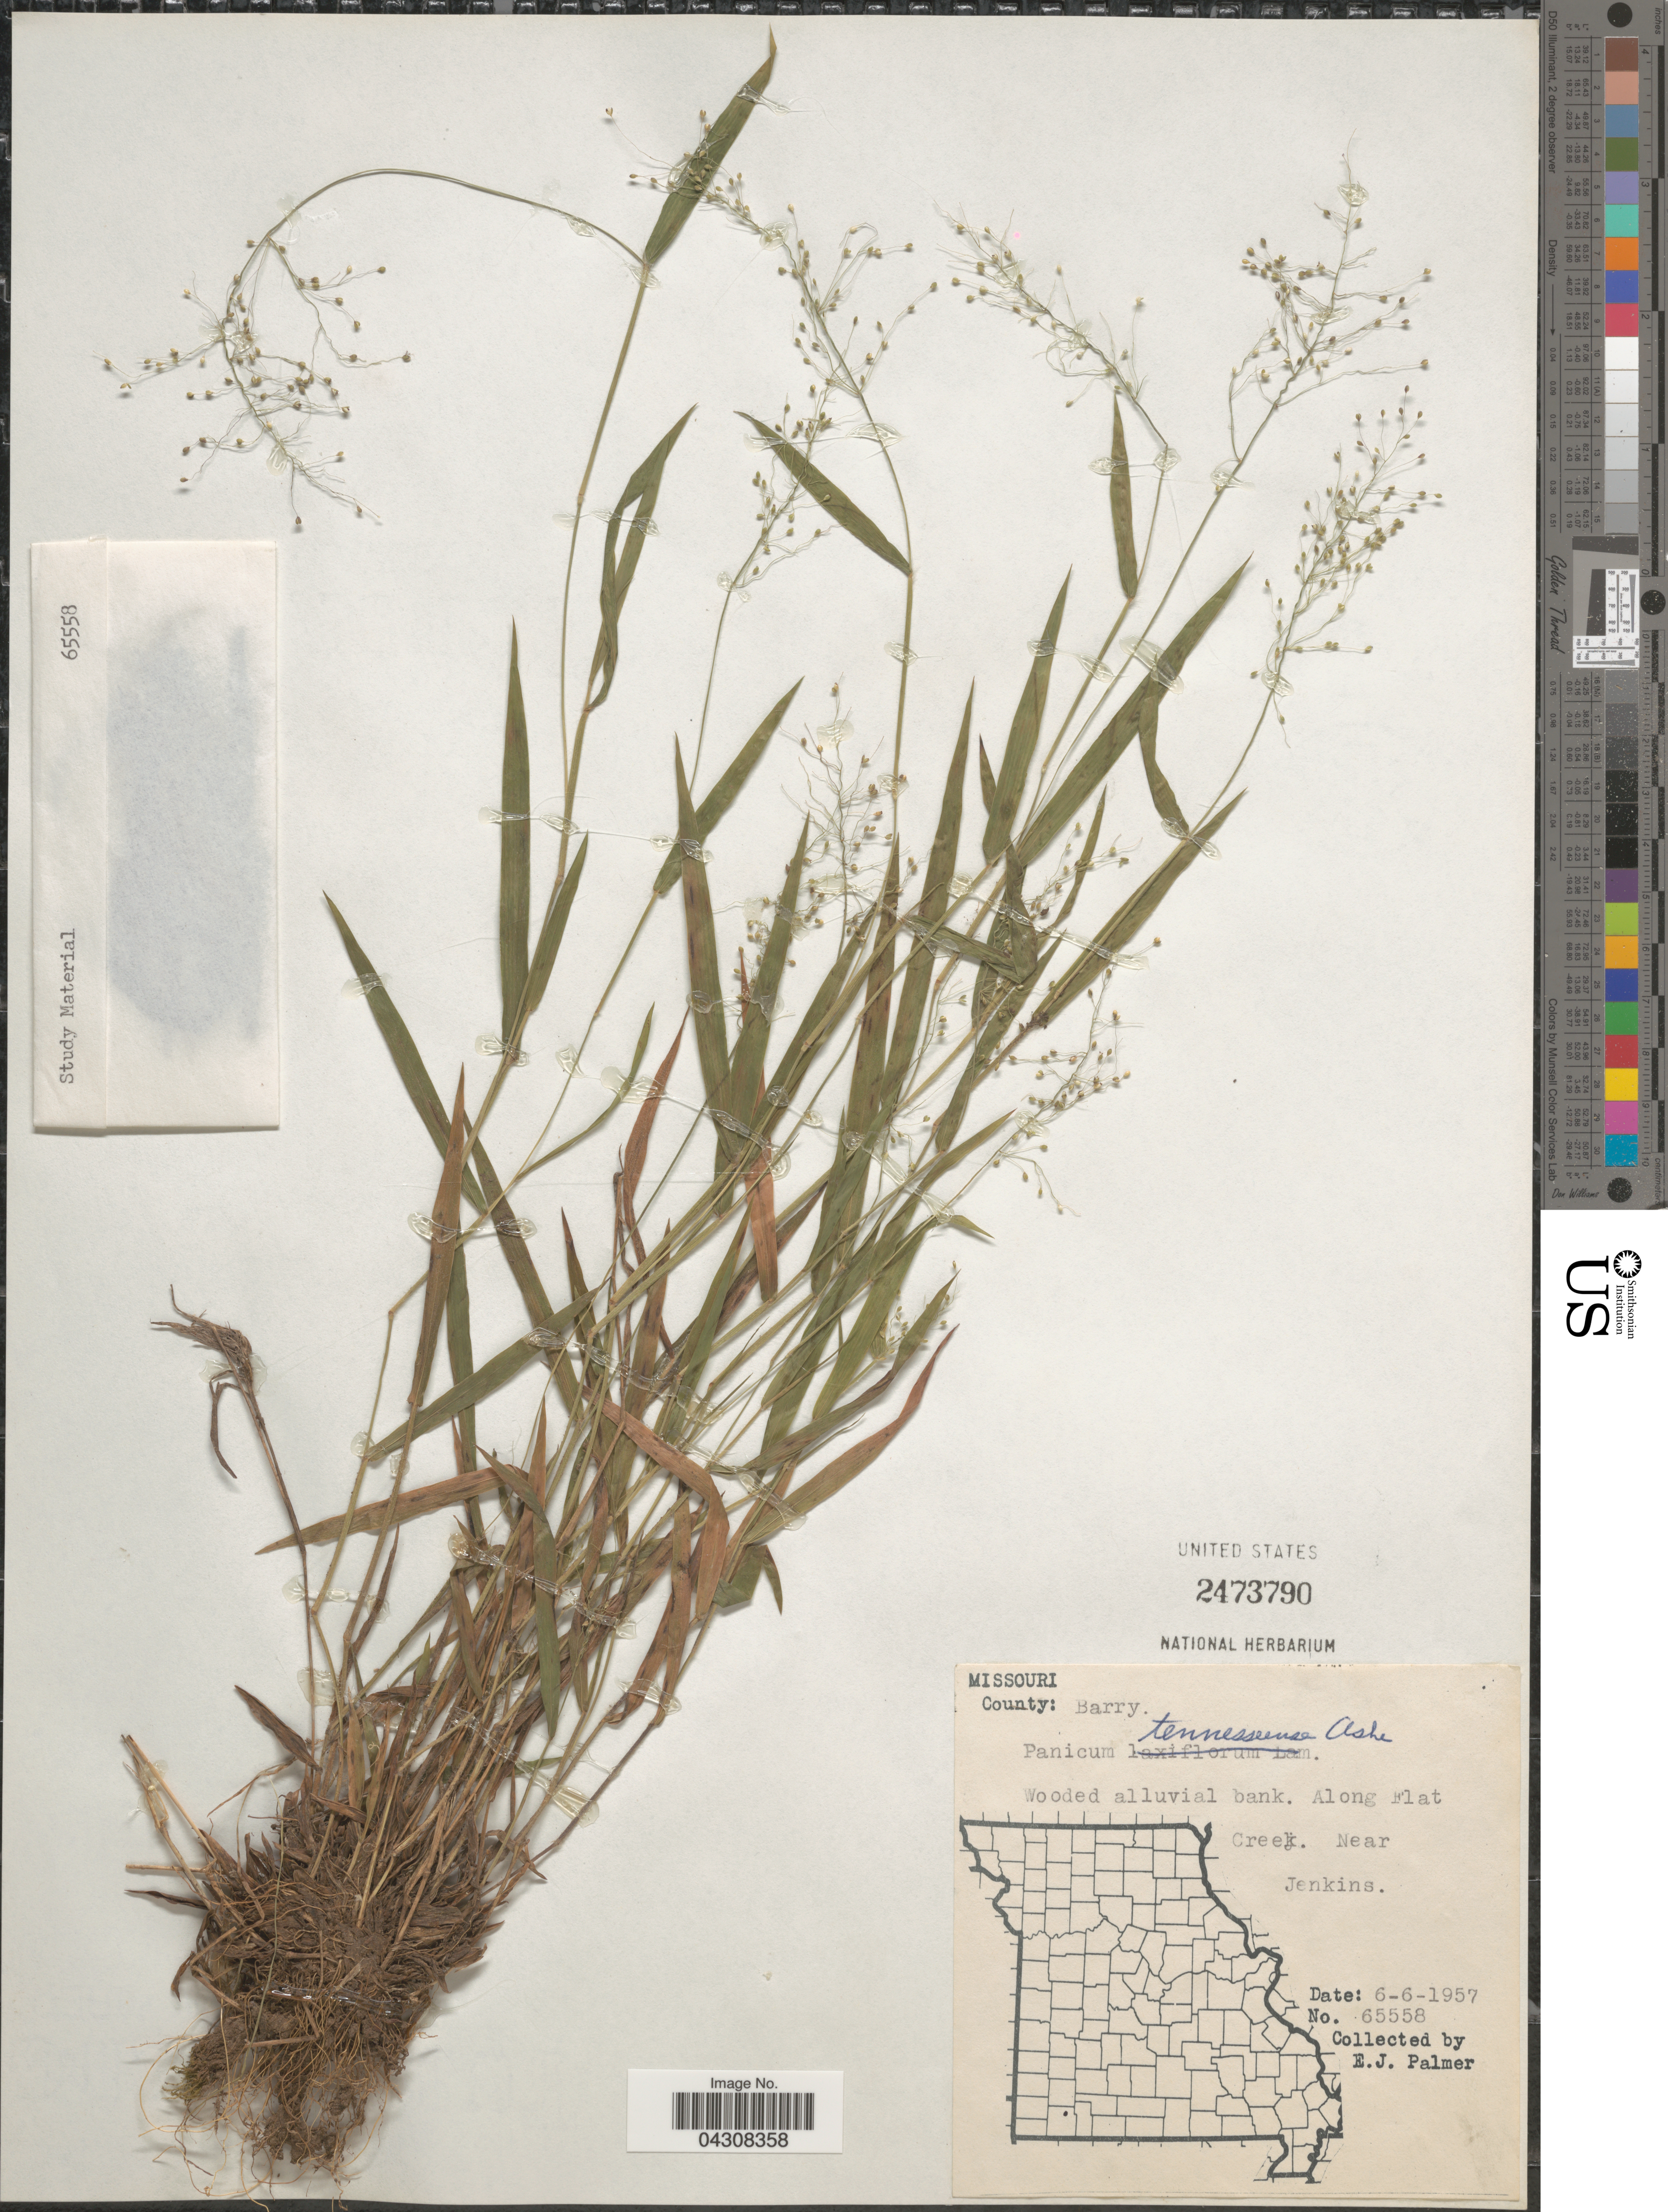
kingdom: Plantae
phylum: Tracheophyta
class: Liliopsida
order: Poales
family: Poaceae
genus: Dichanthelium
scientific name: Dichanthelium acuminatum var. acuminatum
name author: (Sw.) Gould & C.A. Clark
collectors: E. J. Palmer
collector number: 65558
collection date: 1957-06-06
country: United States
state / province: Missouri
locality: County: Barry. Wooded alluvial bank. Along Flat Creek. Near Jenkins.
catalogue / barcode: US 2473790